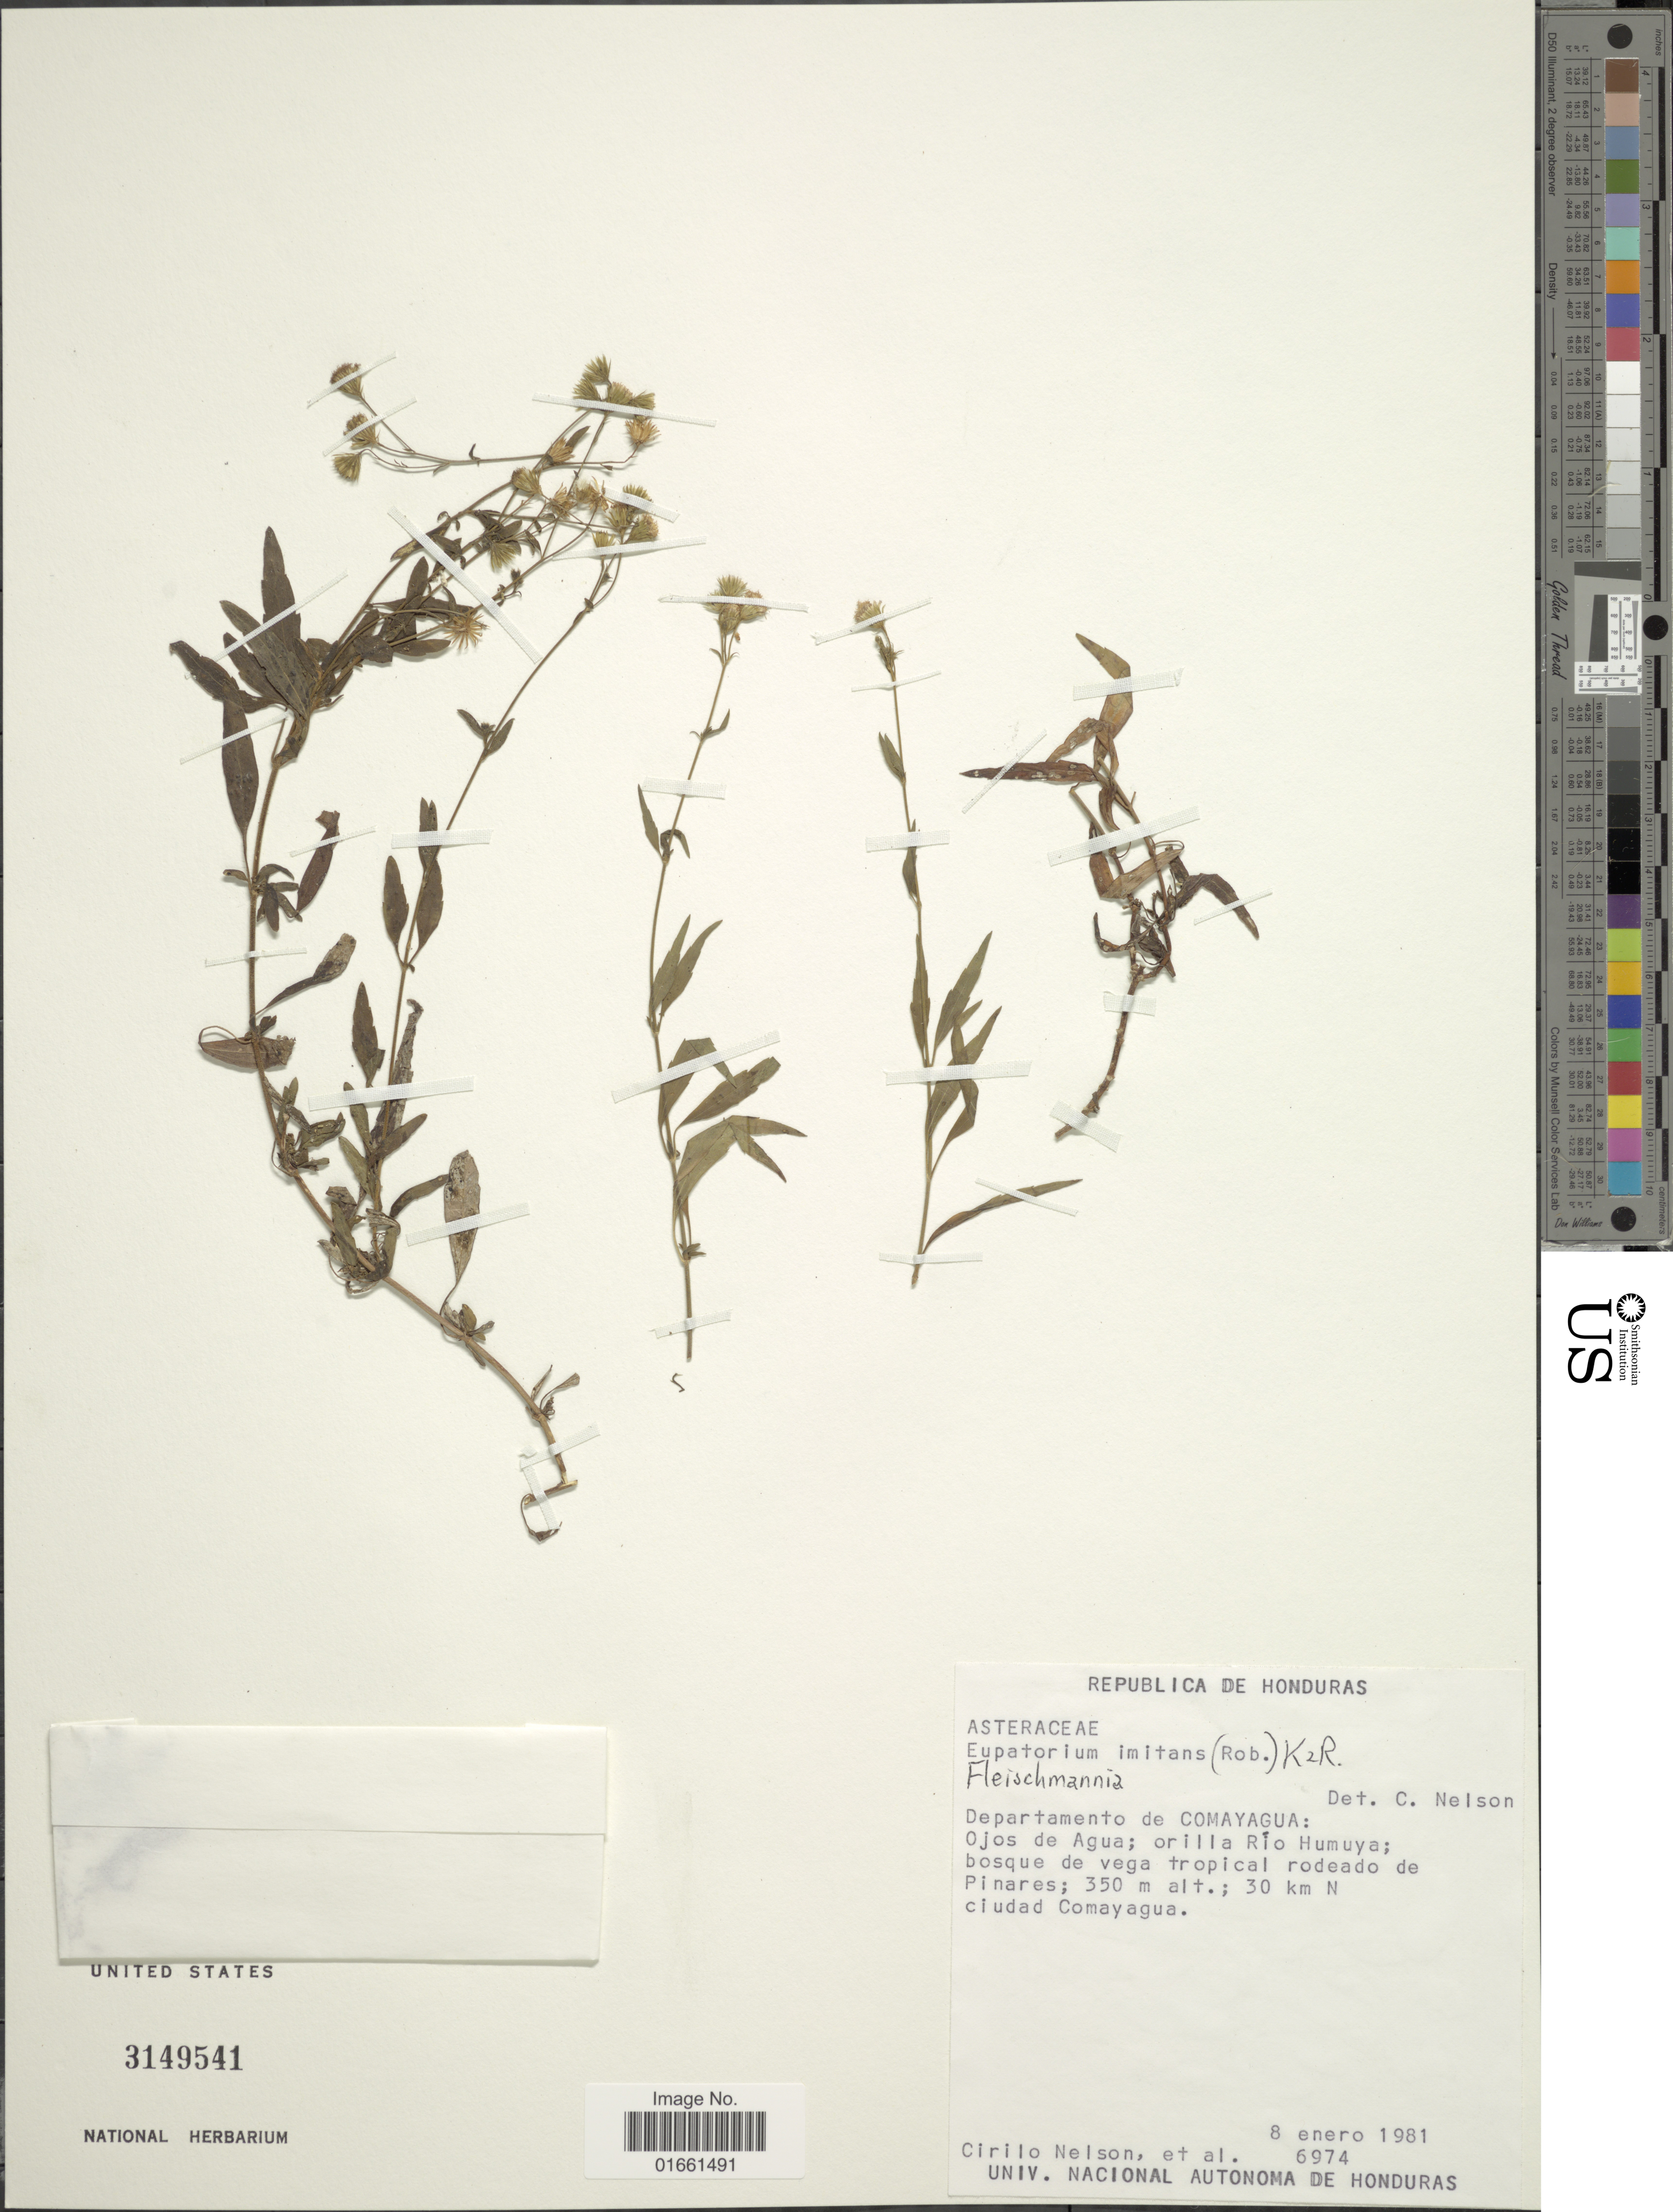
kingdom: Plantae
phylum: Tracheophyta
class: Magnoliopsida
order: Asterales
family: Asteraceae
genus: Fleischmannia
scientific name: Fleischmannia imitans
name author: (B.L. Rob.) R.M. King & H. Rob.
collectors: C. H. Nelson & et al.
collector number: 6974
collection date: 1981-01-08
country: Honduras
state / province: Comayagua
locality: Departamento de Comayagua: Ojos de agua; orilla Rio Humuya; bosque de vega tropical rodeado de Pinares, 30 km N ciudad Comayagua.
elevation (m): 350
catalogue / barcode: US 3149541